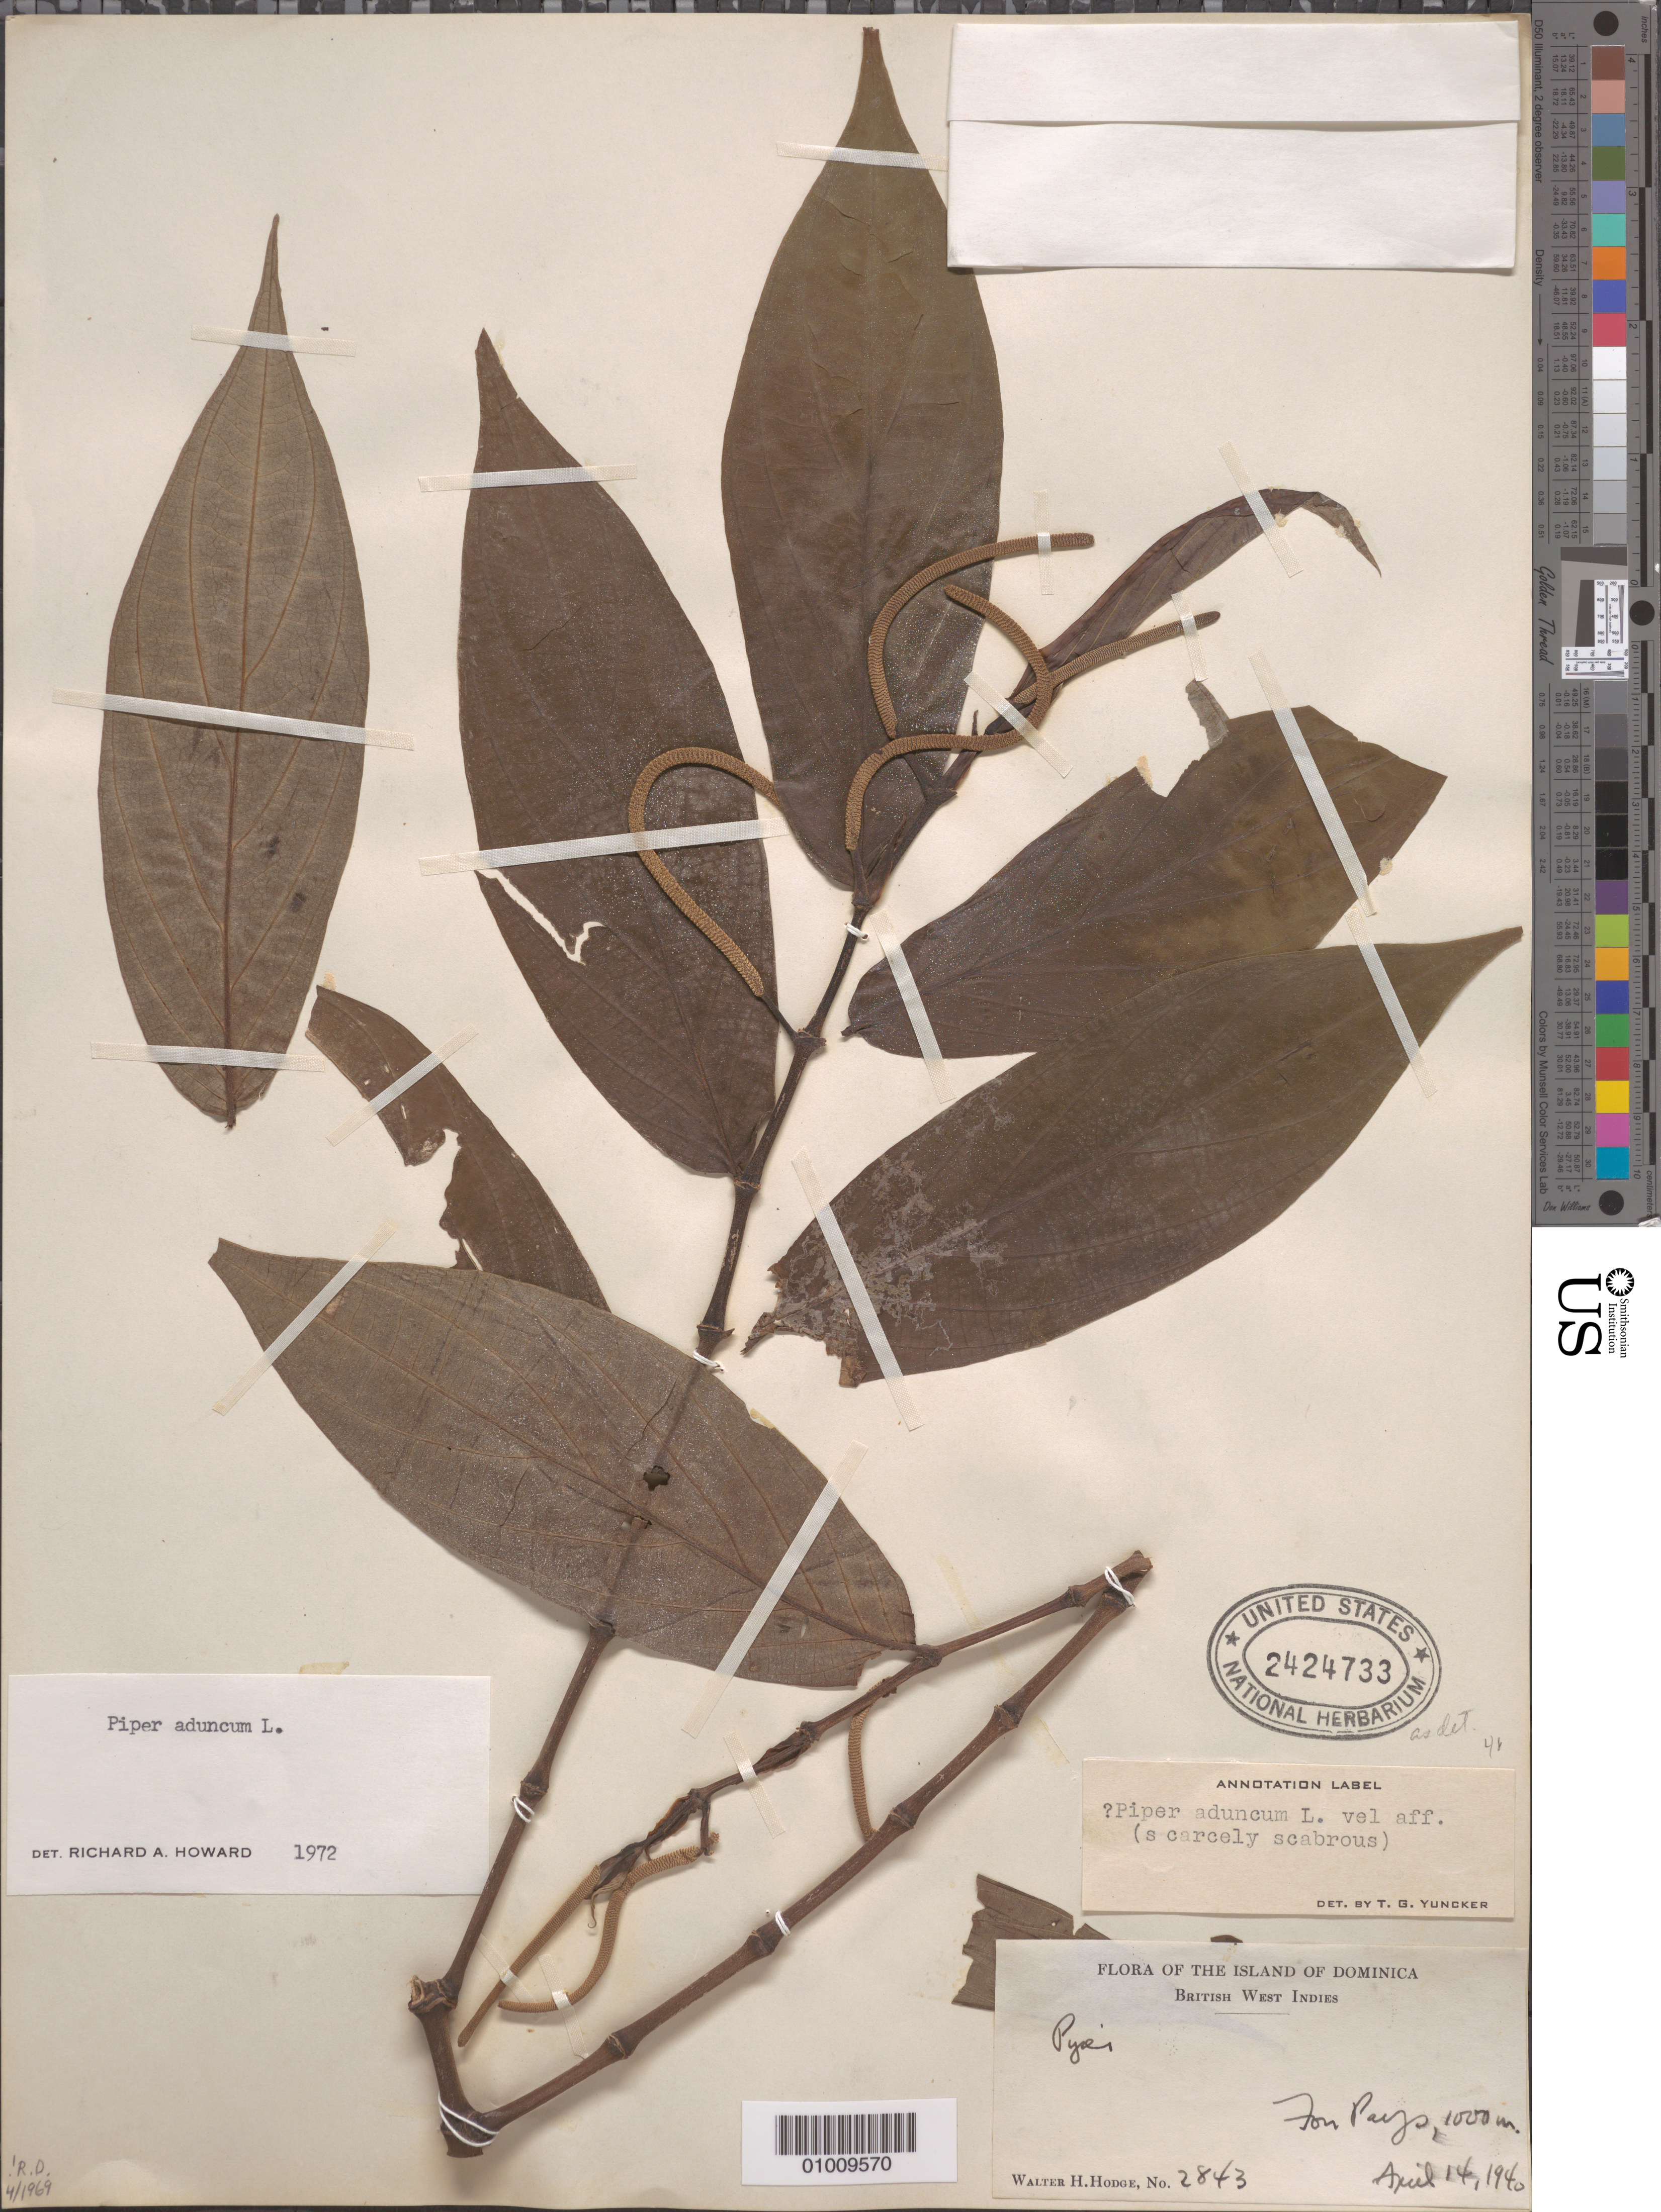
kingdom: Plantae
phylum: Tracheophyta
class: Magnoliopsida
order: Piperales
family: Piperaceae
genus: Piper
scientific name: Piper aduncum var. aduncum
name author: L.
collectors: W. Hodge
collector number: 2843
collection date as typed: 14 Apr 1940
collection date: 1940-04-14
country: Dominica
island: Dominica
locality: Fon Pays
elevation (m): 1000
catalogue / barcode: US 2424733